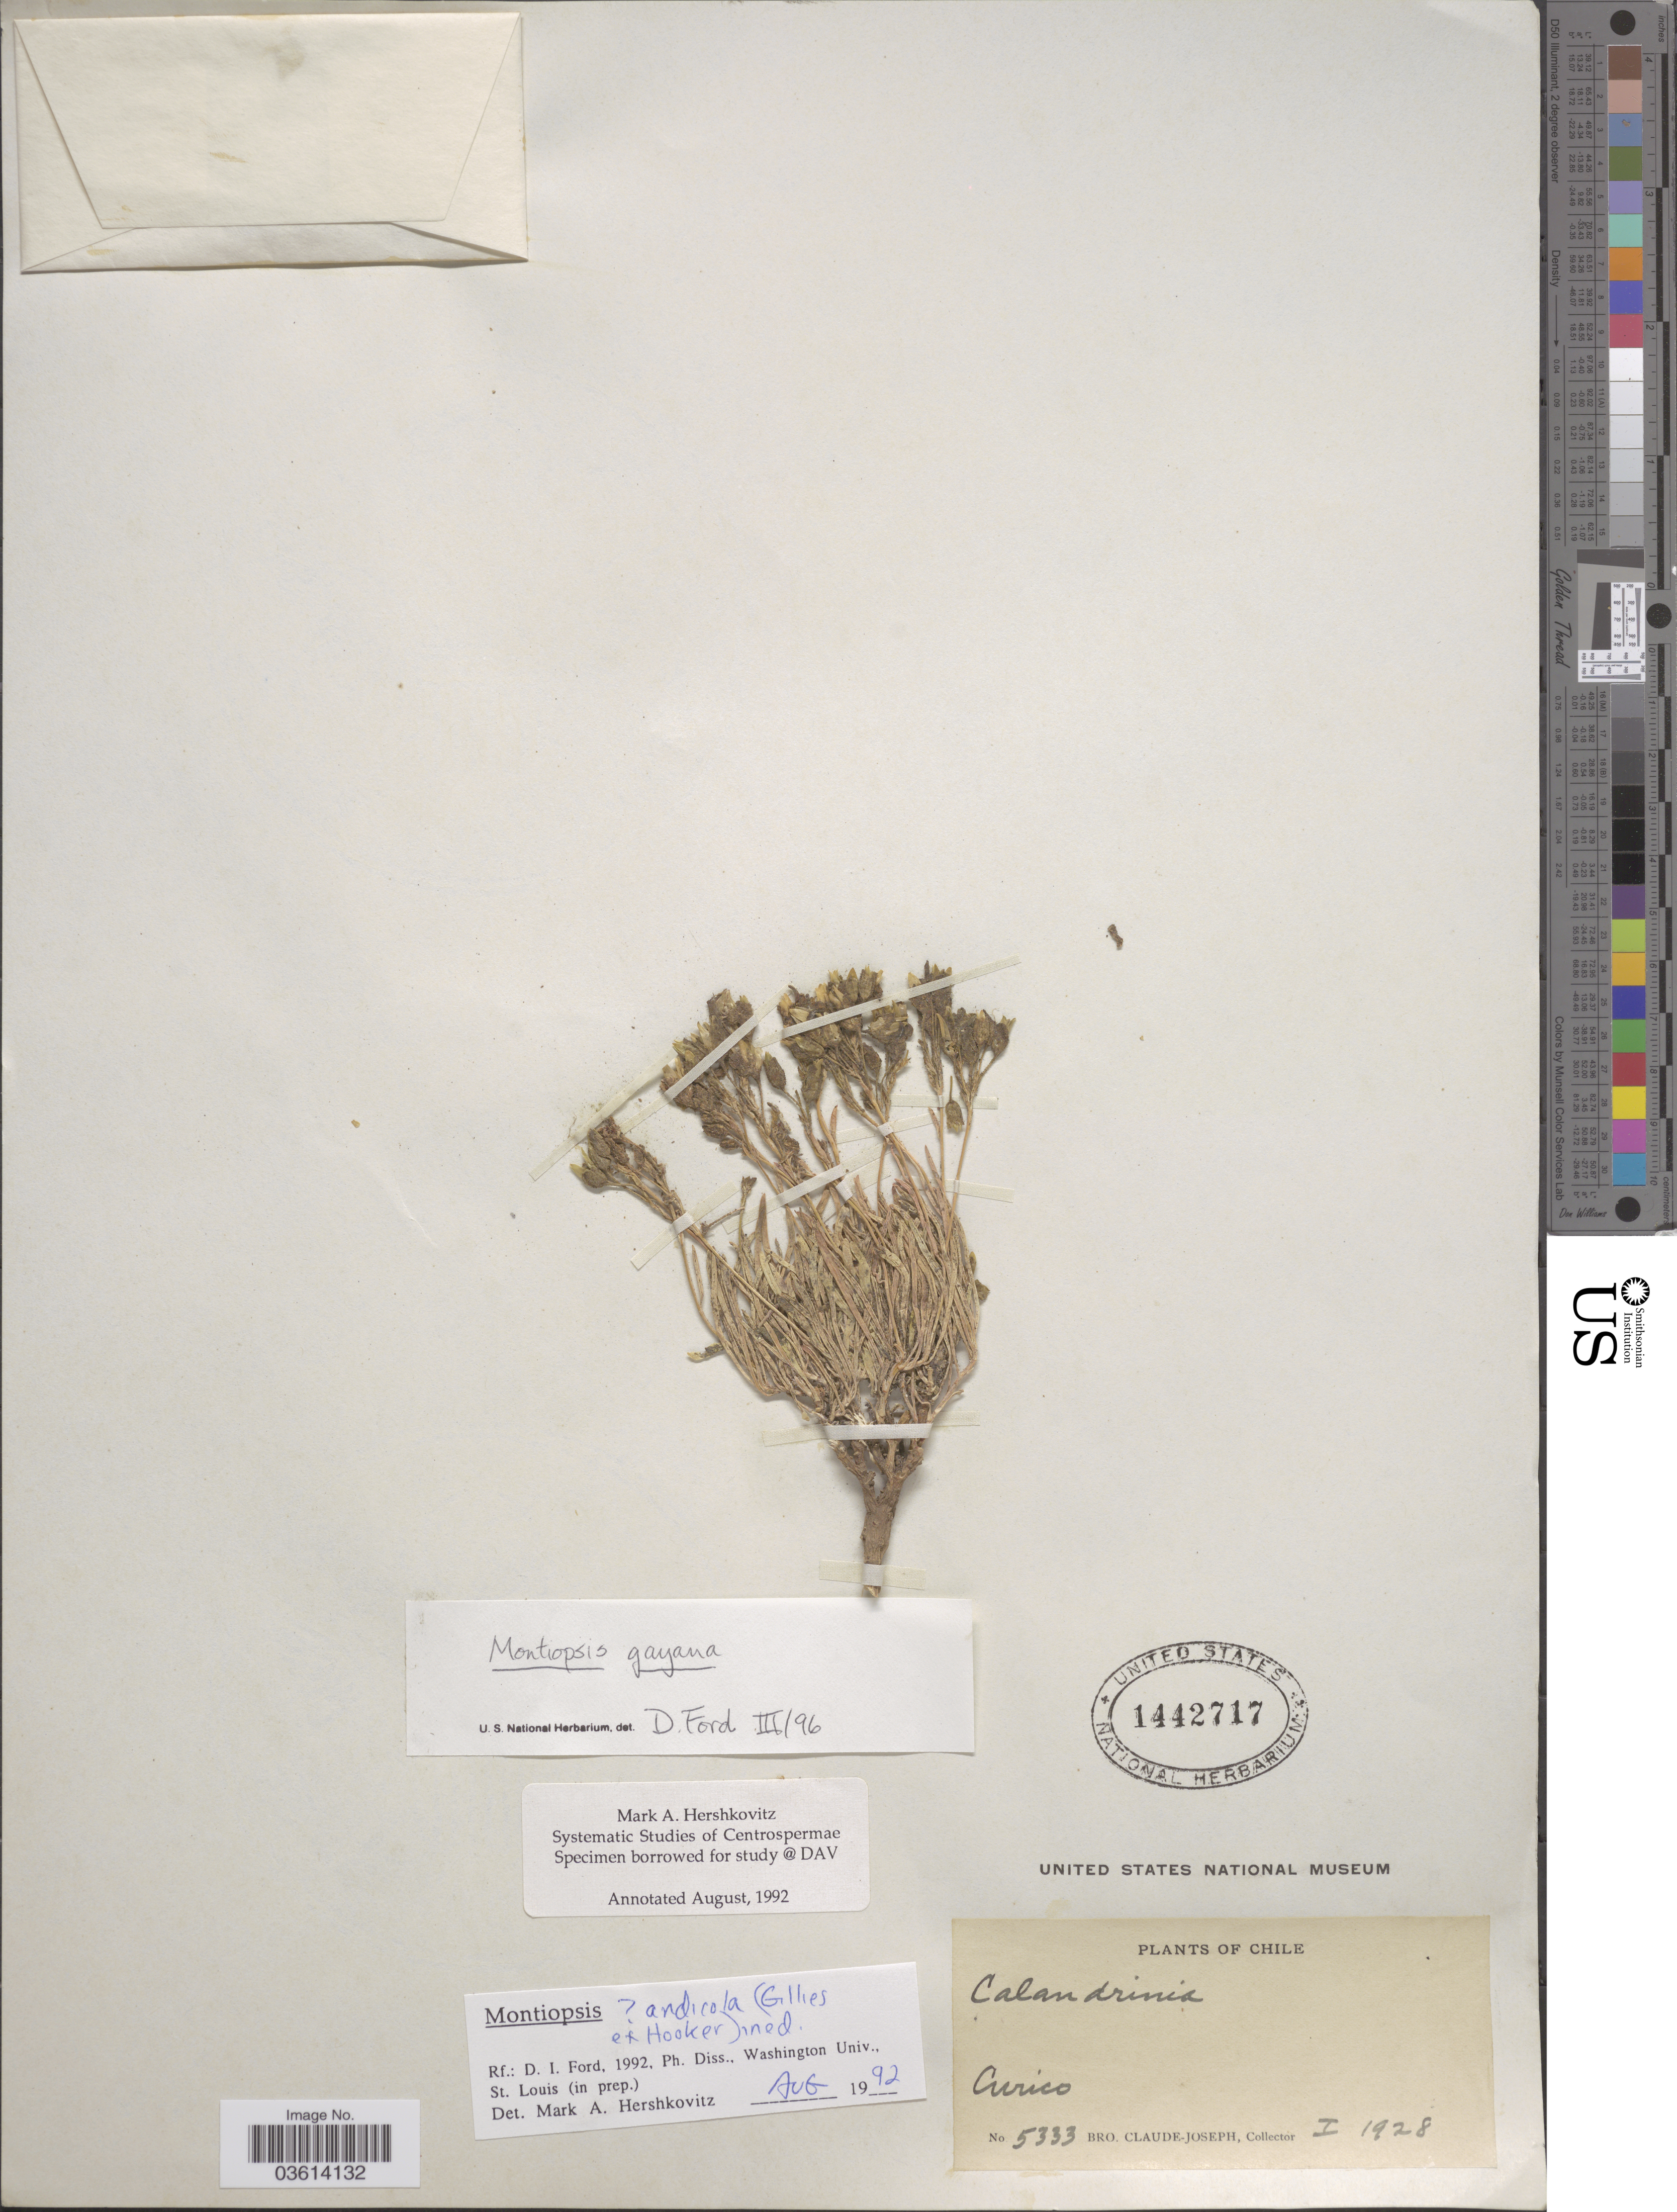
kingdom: Plantae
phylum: Tracheophyta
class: Magnoliopsida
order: Caryophyllales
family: Montiaceae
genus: Montiopsis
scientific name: Montiopsis gayana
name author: (Barnéoud) D.I. Ford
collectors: Bro. Claude-Joseph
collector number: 5333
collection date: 1928-01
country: Chile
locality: Curico.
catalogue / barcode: US 1442717